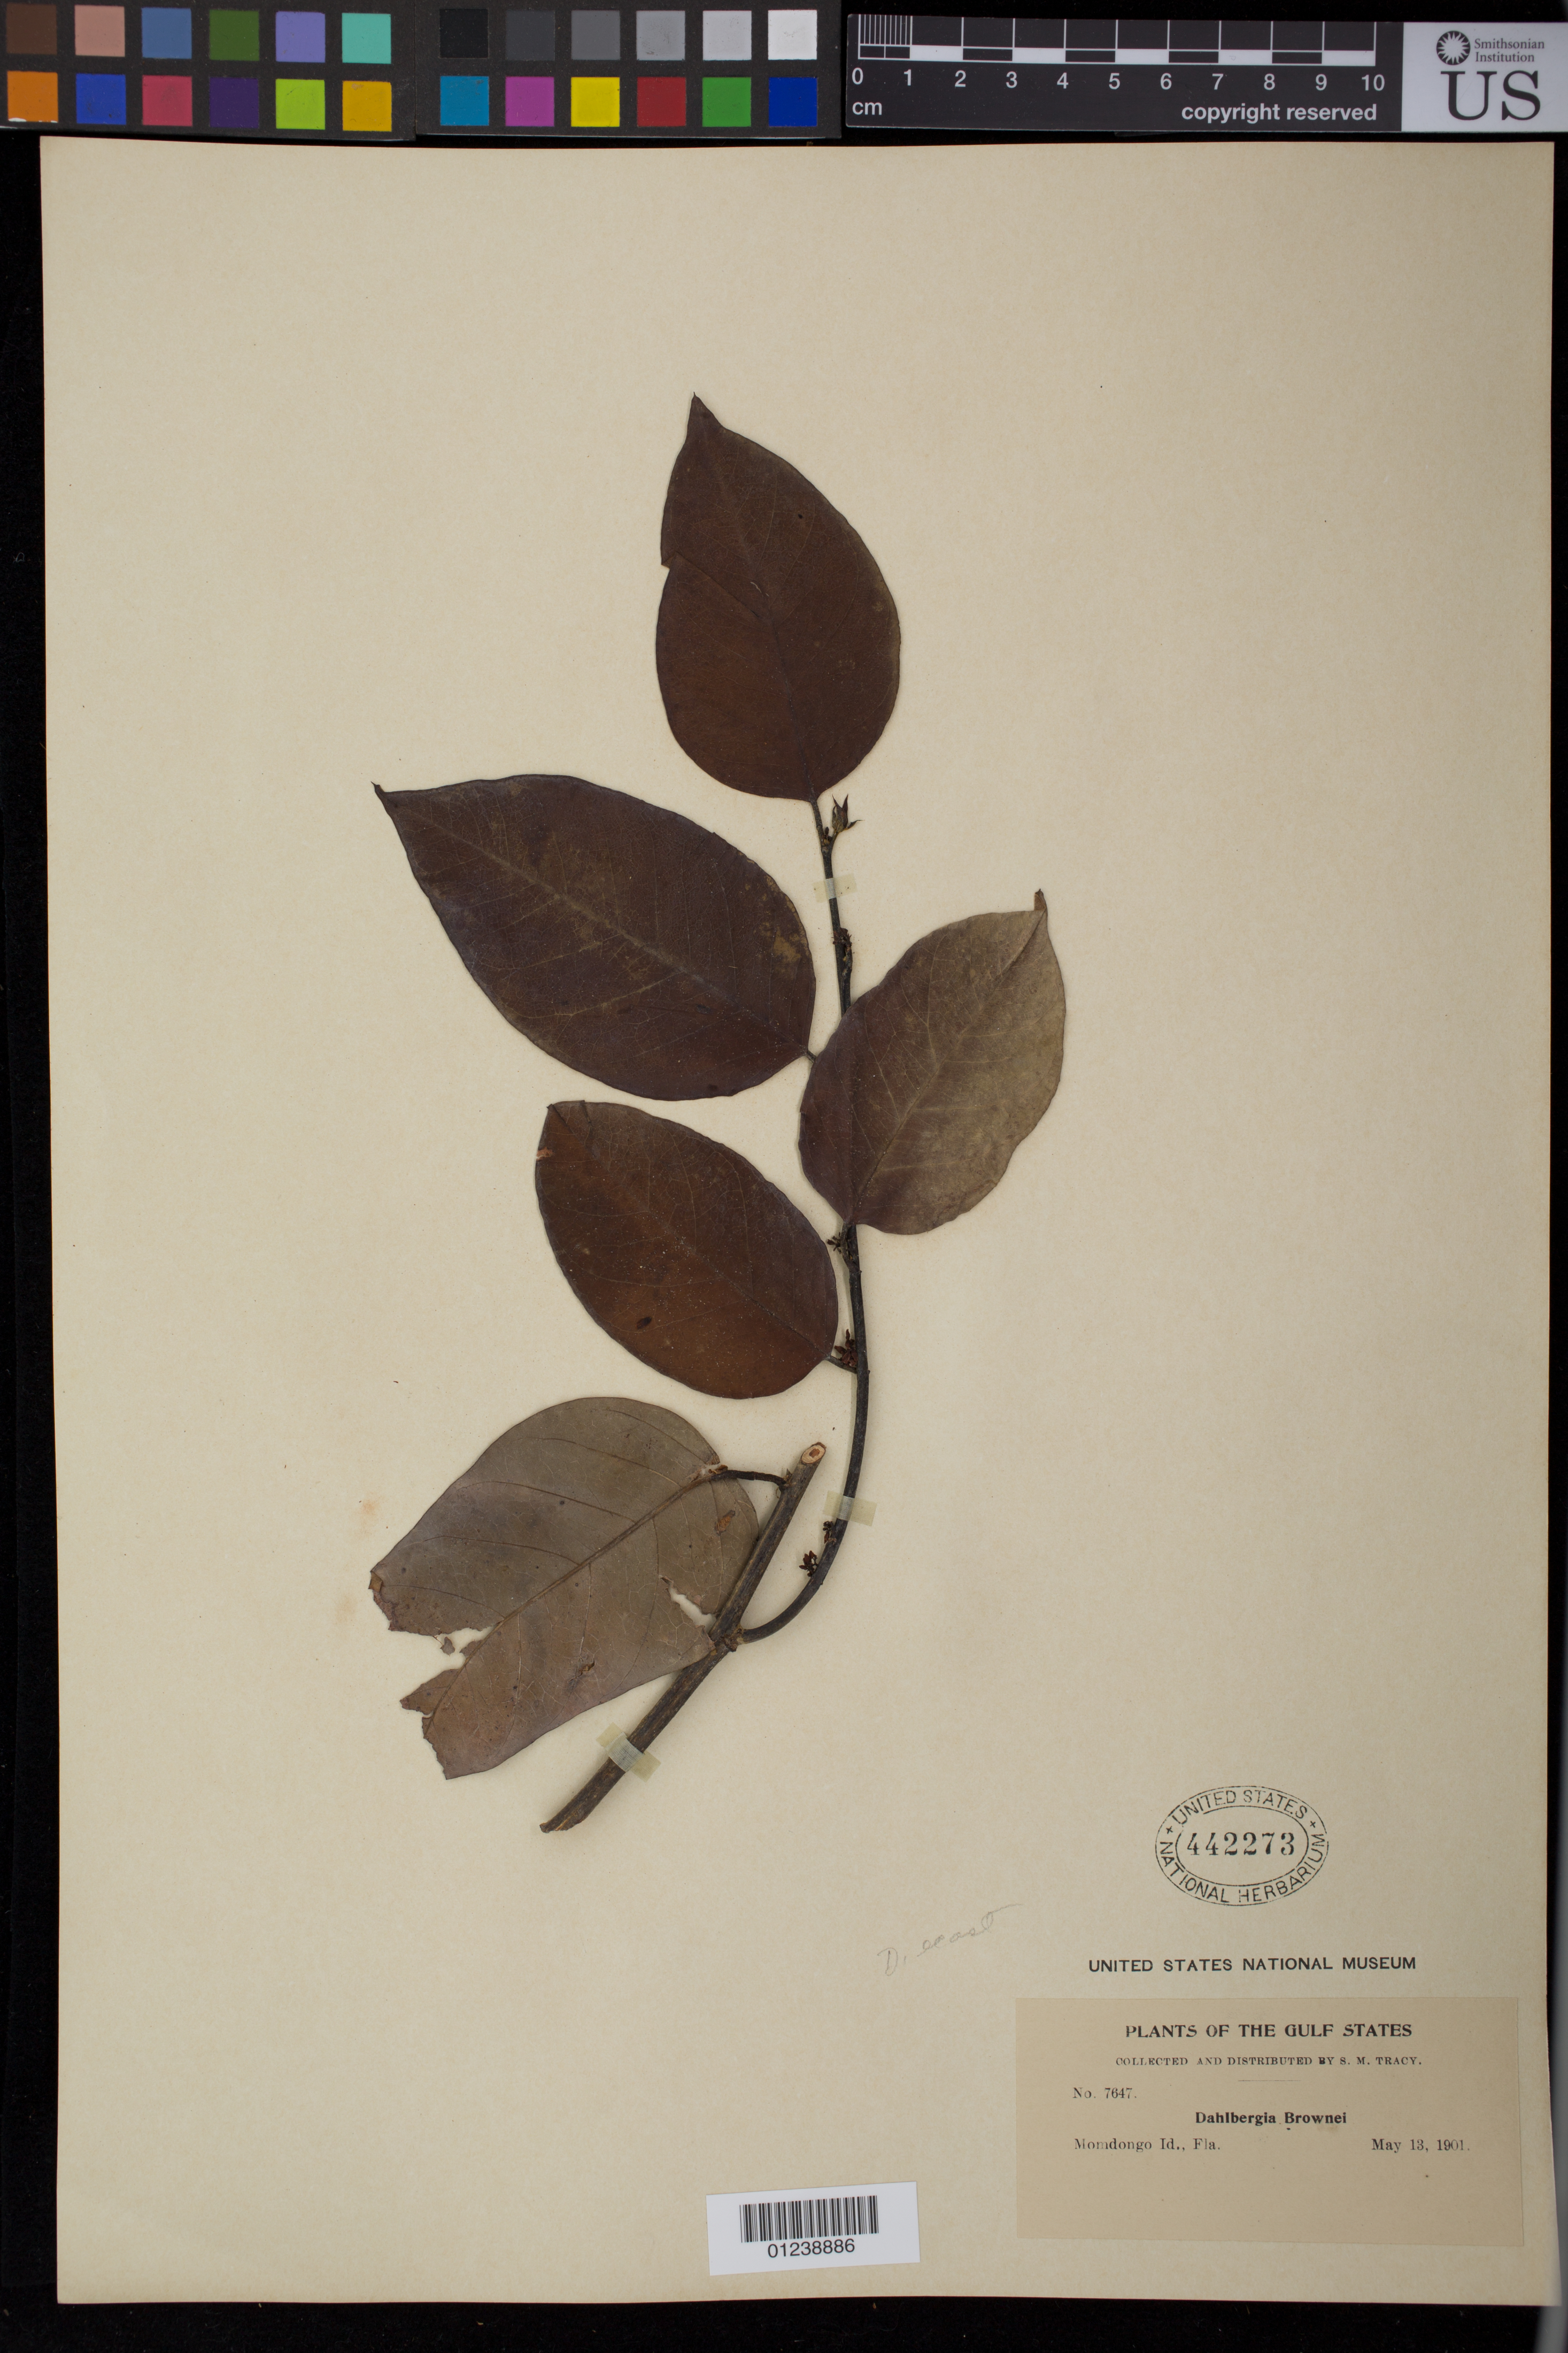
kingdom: Plantae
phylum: Tracheophyta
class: Magnoliopsida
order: Fabales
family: Fabaceae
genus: Dalbergia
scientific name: Dalbergia ecastaphyllum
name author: (L.) Taub.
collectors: S. M. Tracy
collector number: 7647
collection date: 1901-05-13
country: United States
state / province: Florida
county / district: Lee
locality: Momdongo Id.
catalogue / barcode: US 442273